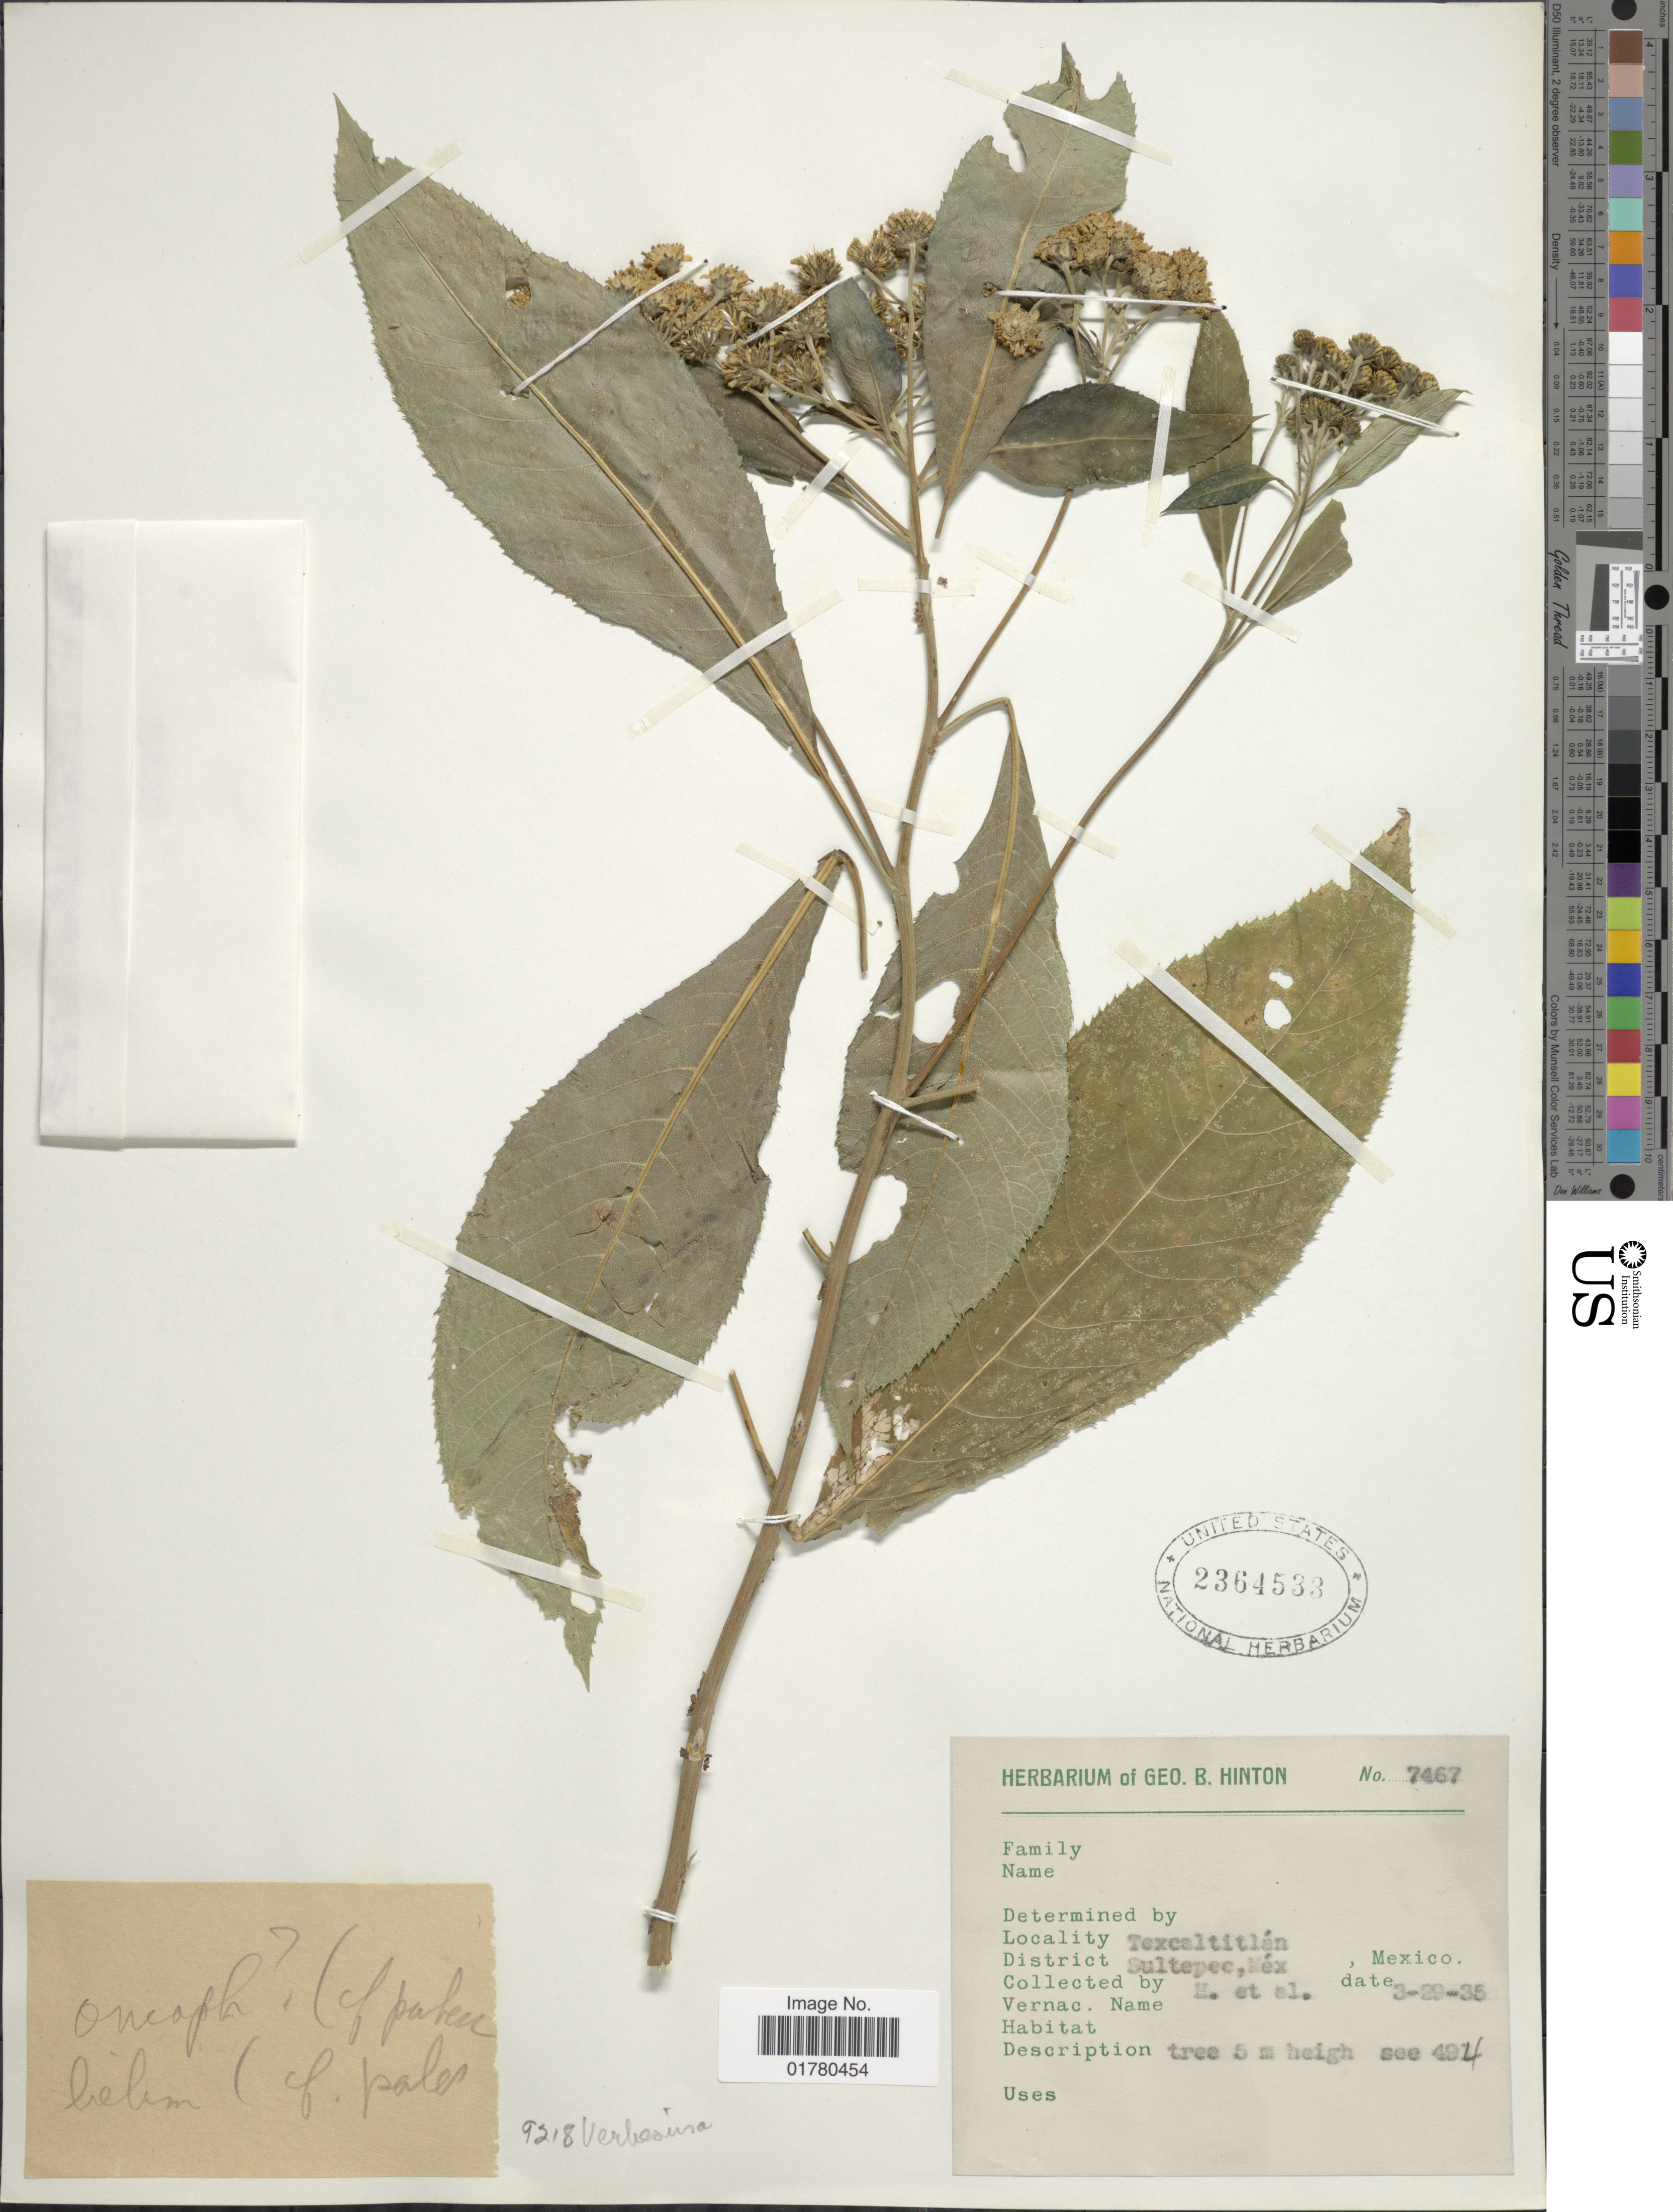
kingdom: Plantae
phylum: Tracheophyta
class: Magnoliopsida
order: Asterales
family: Asteraceae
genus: Verbesina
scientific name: Verbesina sp.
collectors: G. B. Hinton & et al.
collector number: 7467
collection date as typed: Transcribed d/m/y: 29/3/35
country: Mexico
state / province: México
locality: Texcaltitlán, District Sultepec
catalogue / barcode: US 2364533